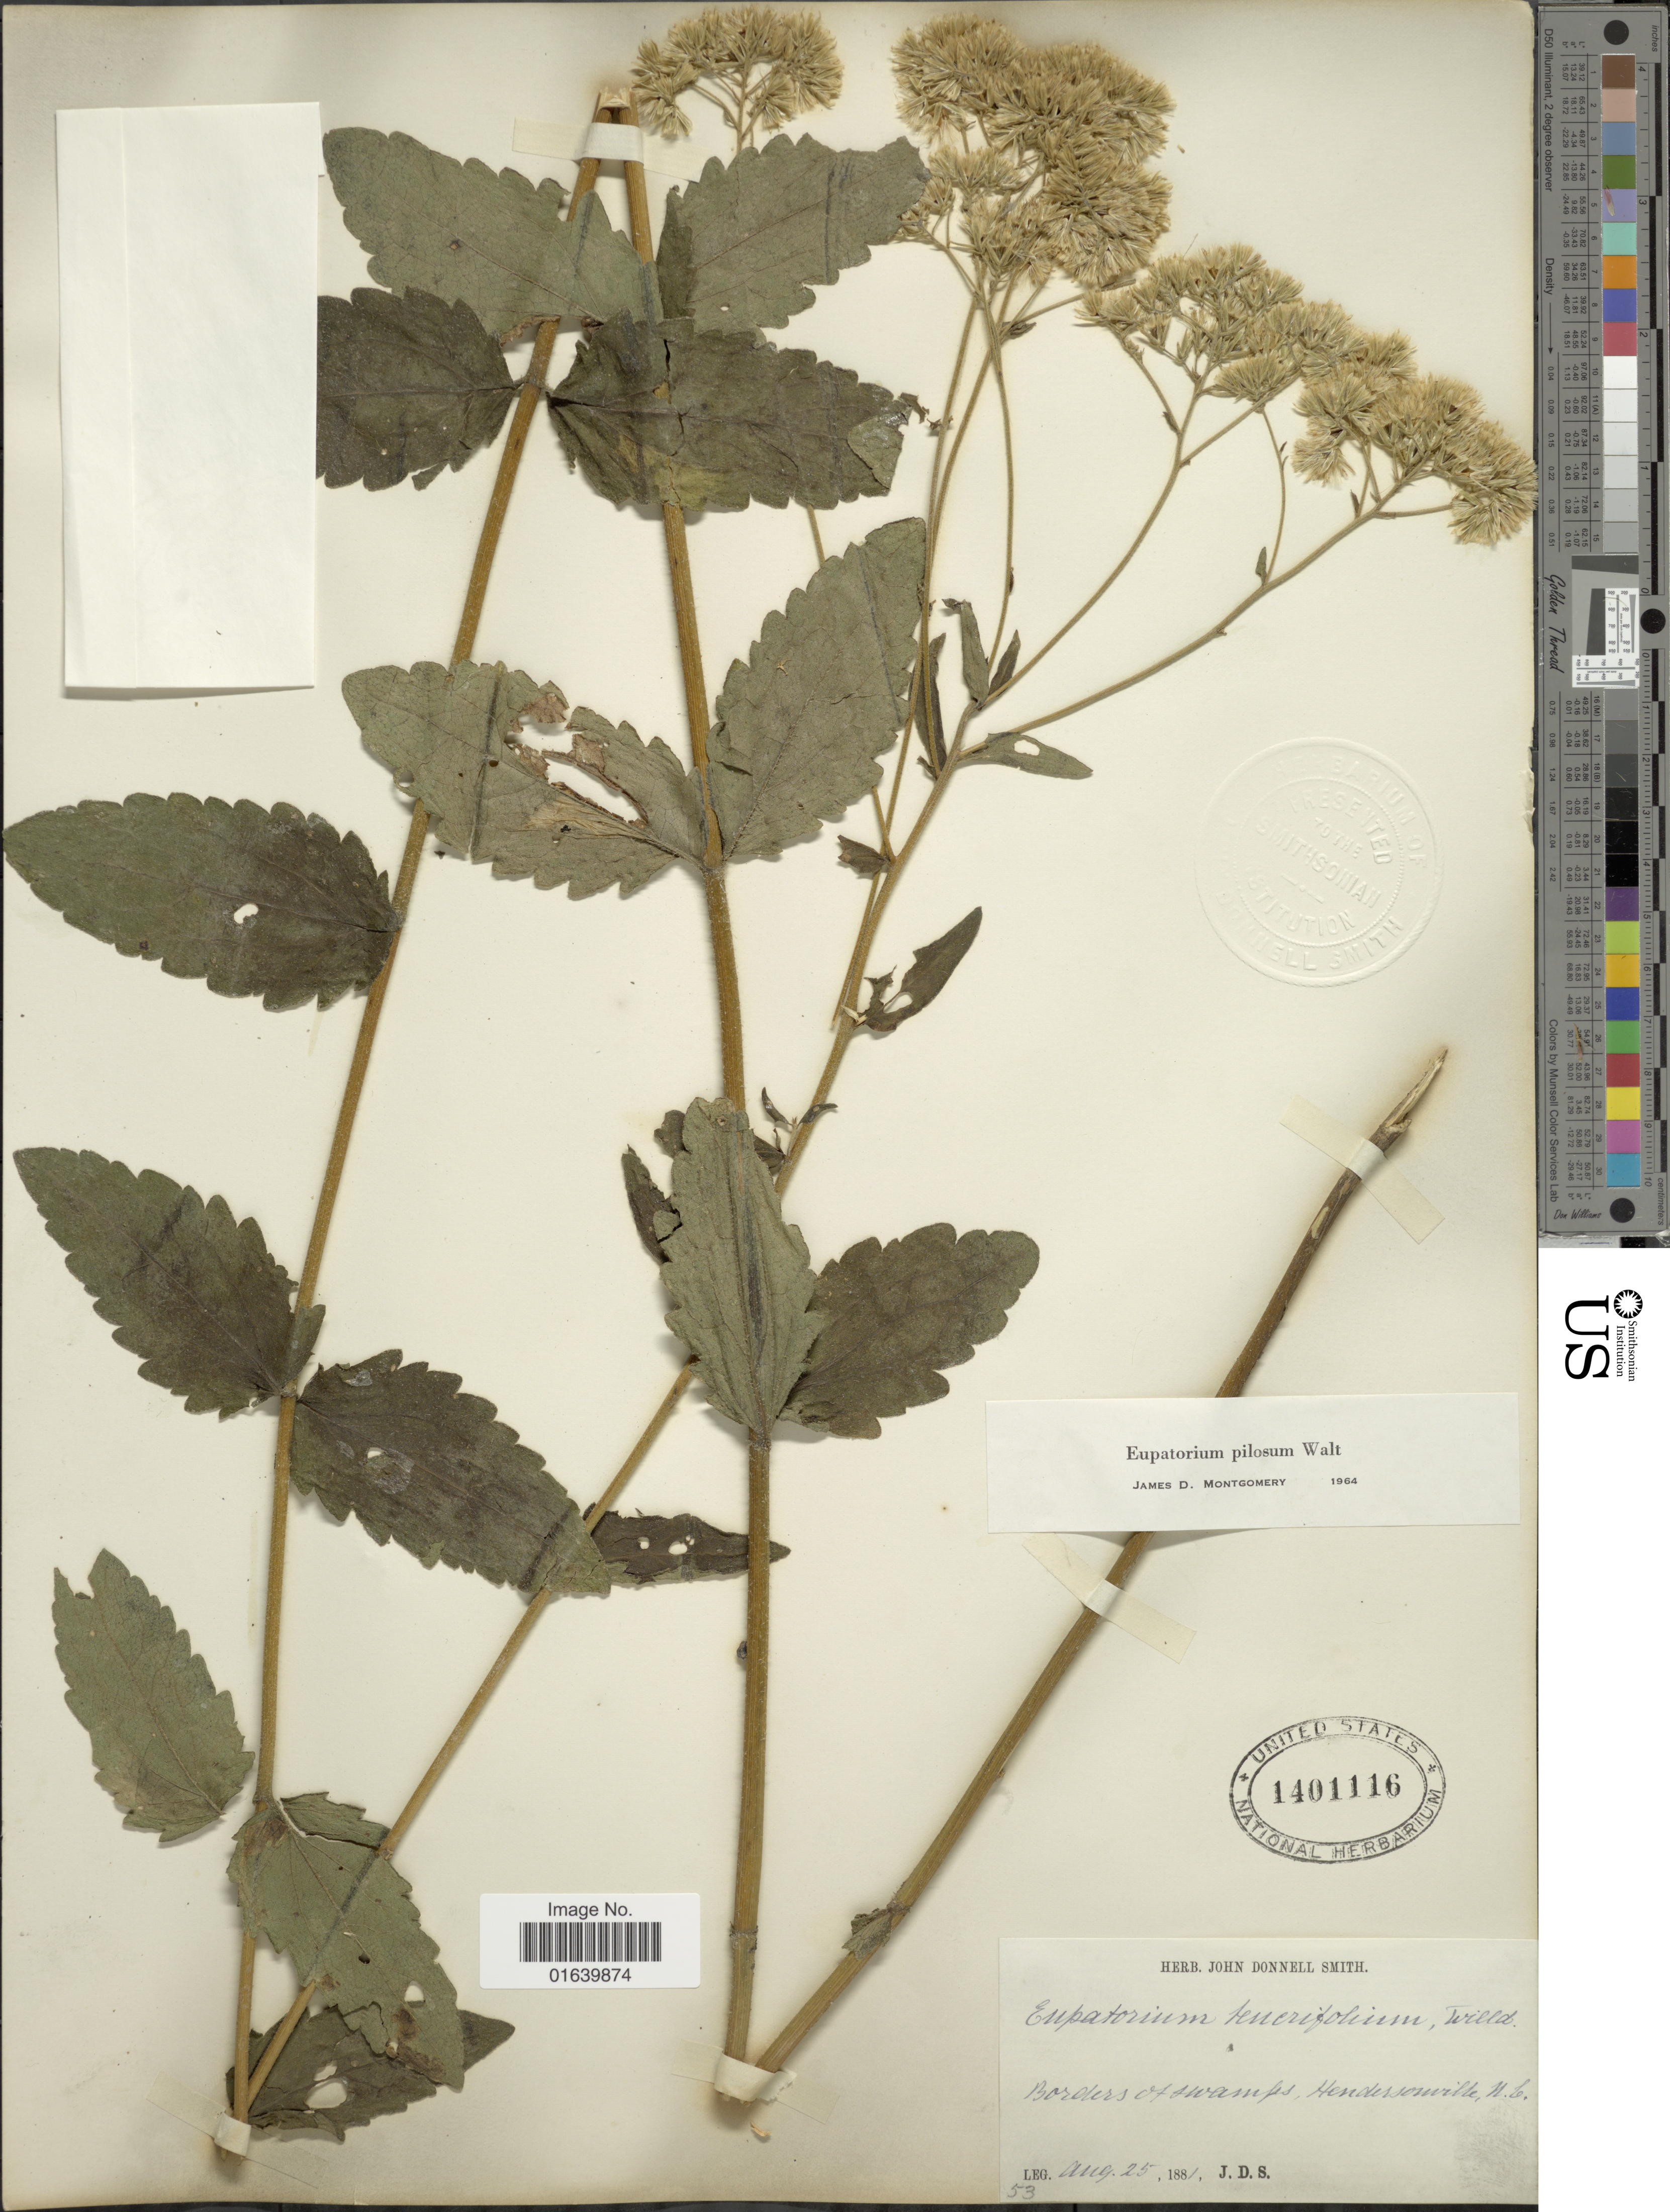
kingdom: Plantae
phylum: Tracheophyta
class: Magnoliopsida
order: Asterales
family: Asteraceae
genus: Eupatorium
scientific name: Eupatorium pilosum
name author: Walter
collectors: J. Donnell Smith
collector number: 53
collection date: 1881-08-25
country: United States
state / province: North Carolina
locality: Borders of swamps, Hendersonville Co.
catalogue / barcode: US 1401116